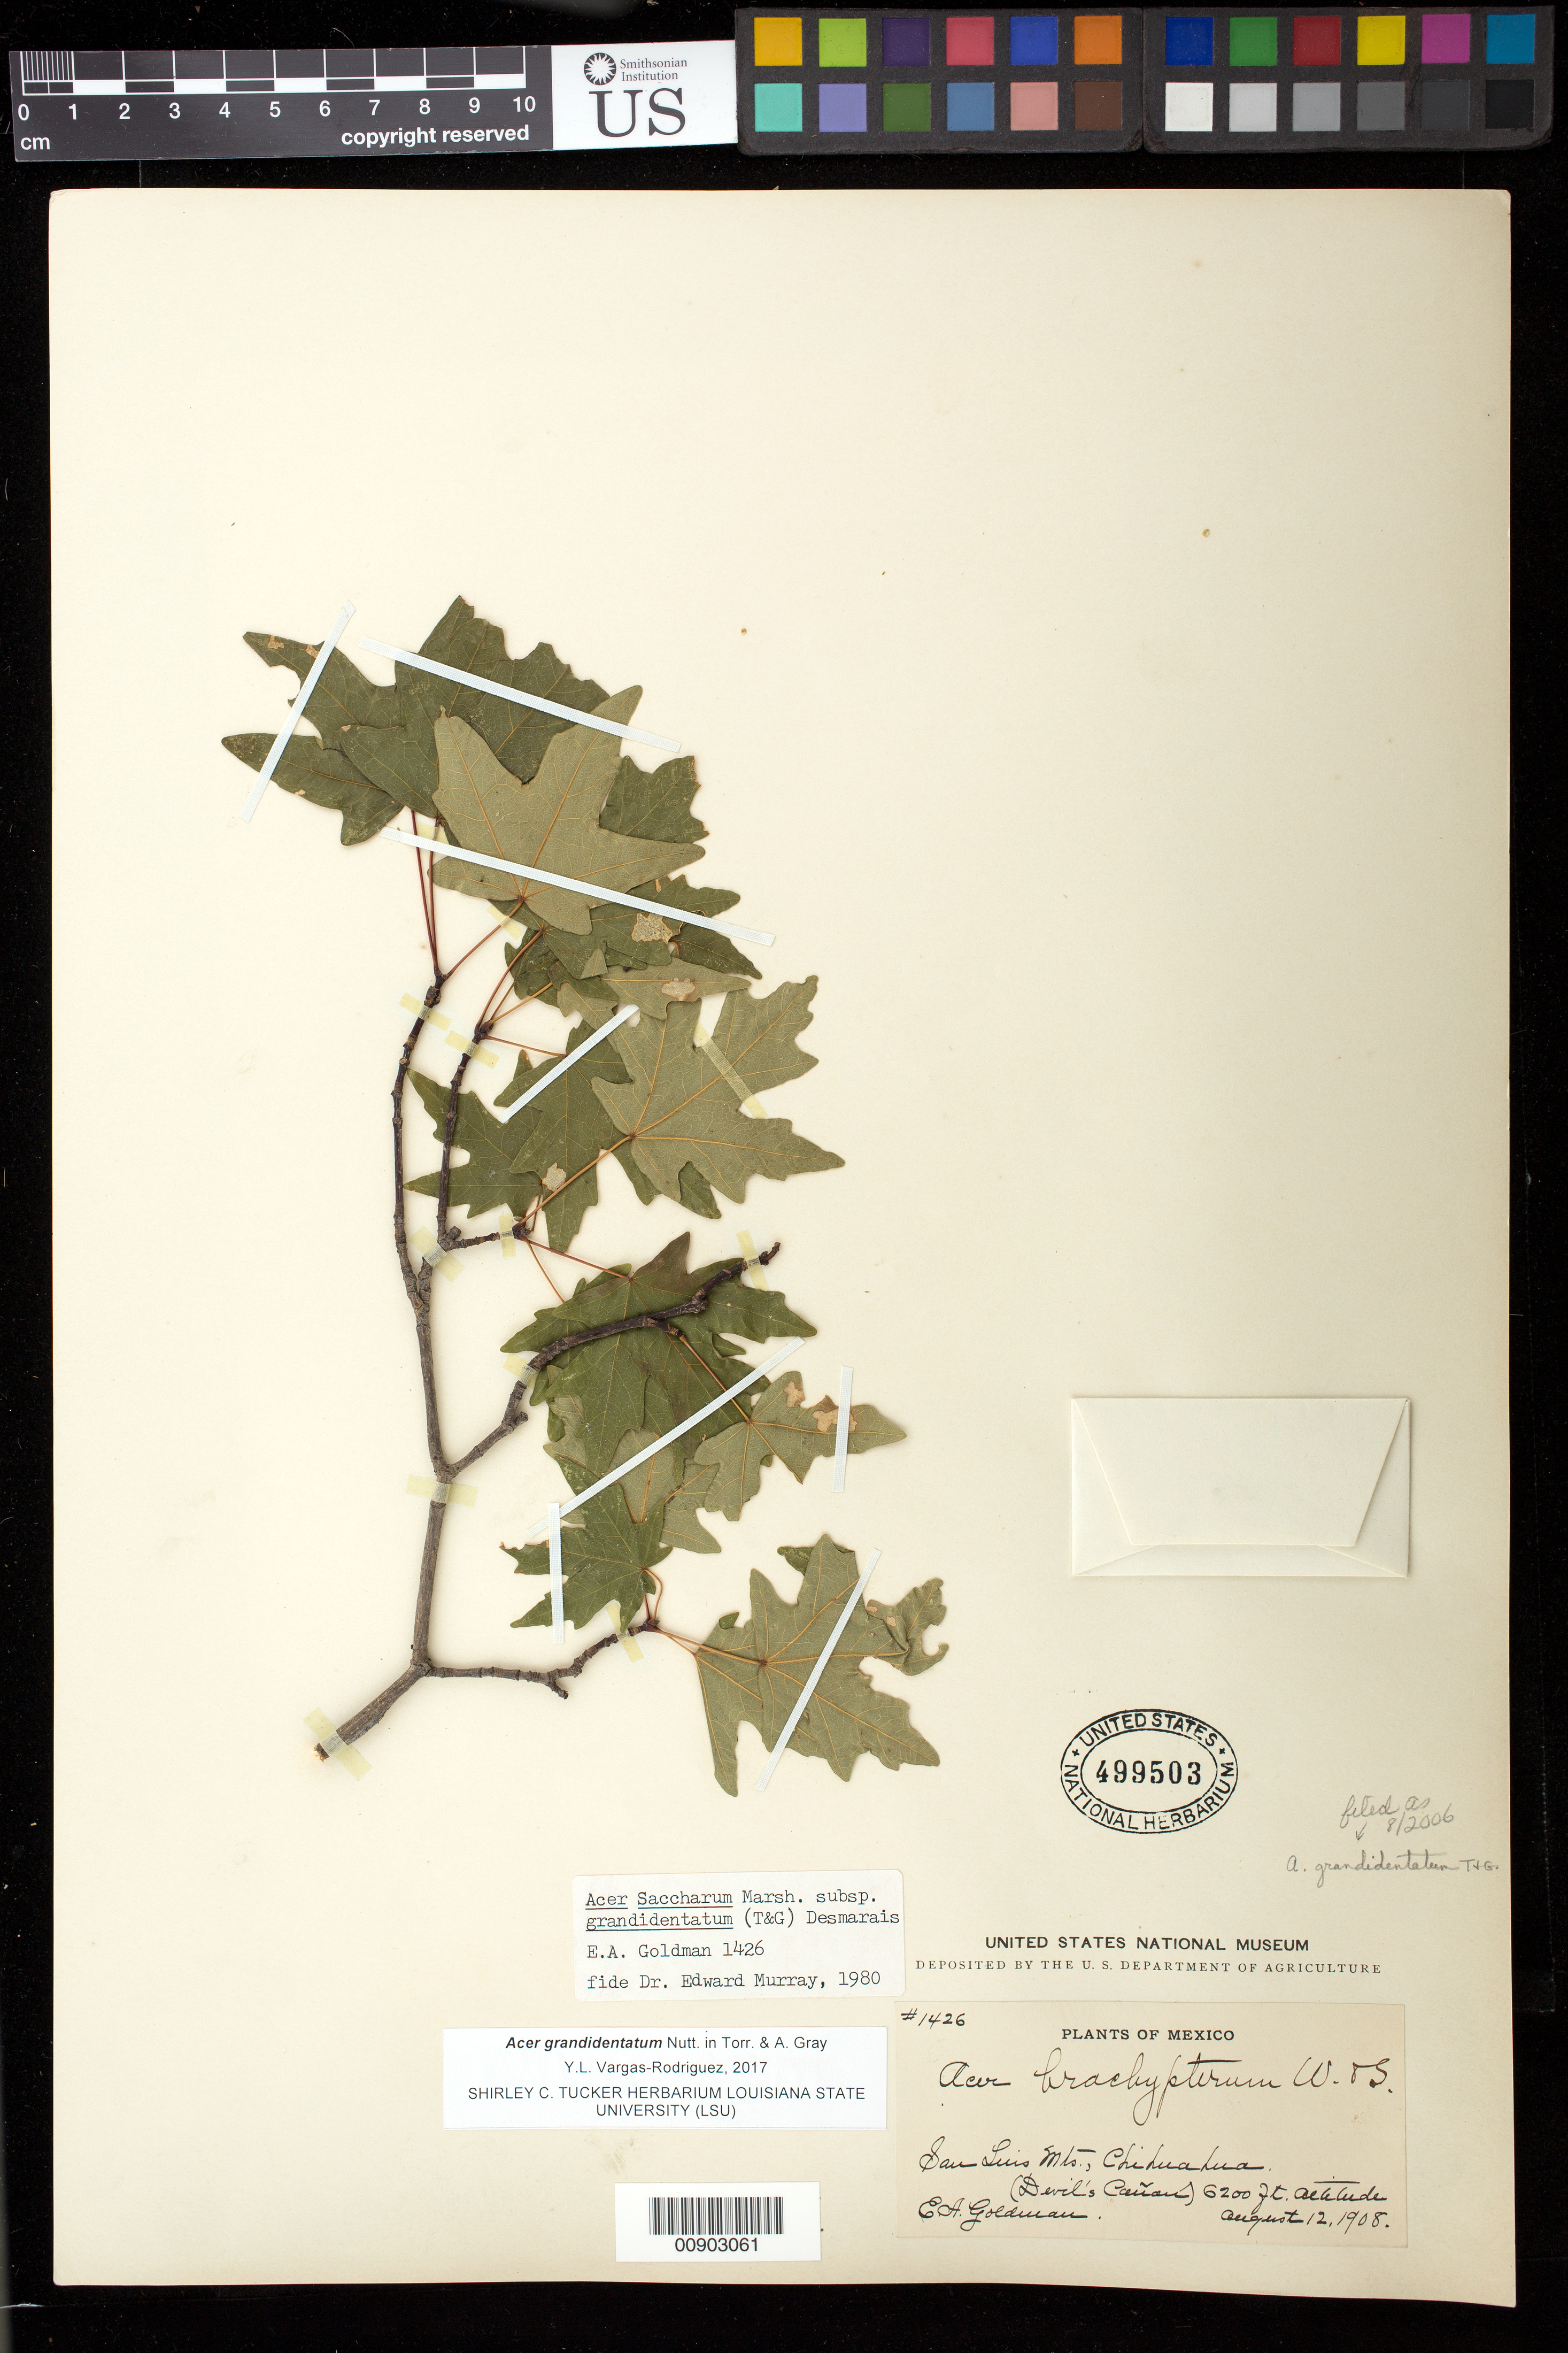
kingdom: Plantae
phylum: Tracheophyta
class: Magnoliopsida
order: Sapindales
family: Sapindaceae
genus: Acer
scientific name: Acer grandidentatum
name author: Nutt.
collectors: E. A. Goldman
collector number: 1426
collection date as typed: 12 Aug 1908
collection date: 1908-08-12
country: Mexico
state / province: Chihuahua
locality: San Luis Mts., Chihuahua (Devil's Cañon).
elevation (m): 1890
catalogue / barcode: US 499503